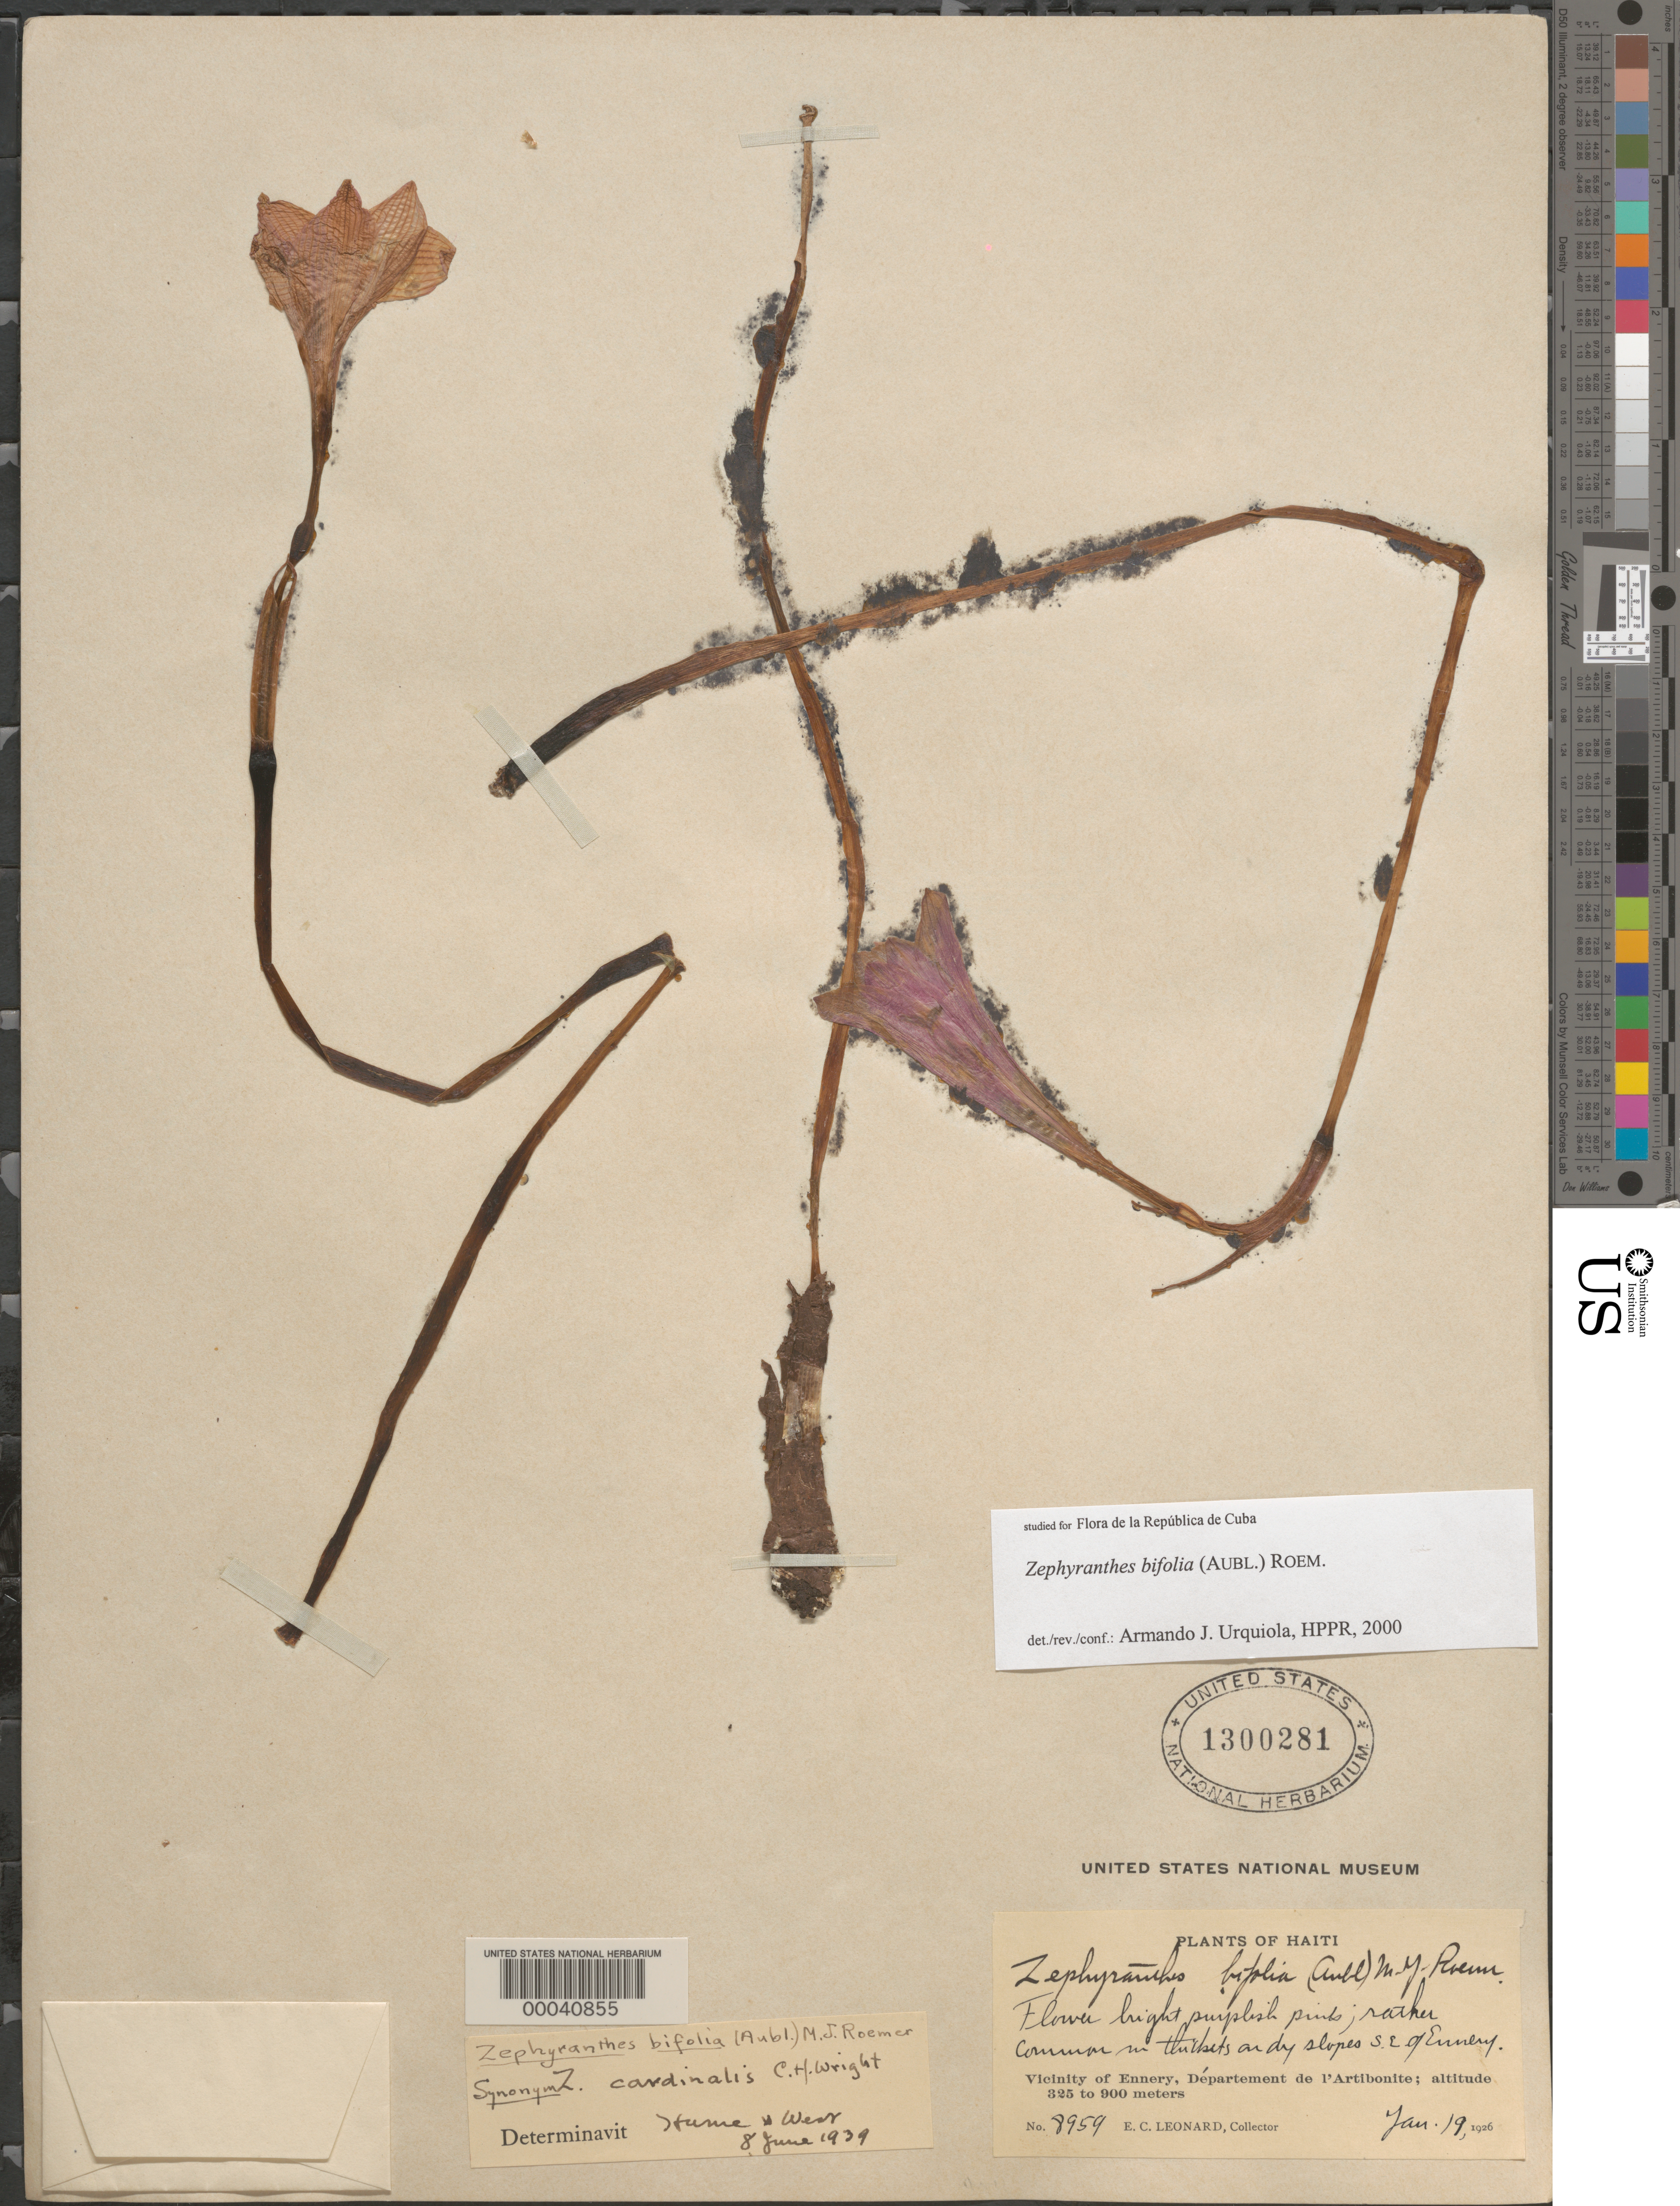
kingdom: Plantae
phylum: Tracheophyta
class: Liliopsida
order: Asparagales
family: Amaryllidaceae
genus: Zephyranthes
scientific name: Zephyranthes bifolia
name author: (Aubl.) M. Roem.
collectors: E. C. Leonard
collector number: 8959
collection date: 1926-01-19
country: Haiti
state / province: Artibonite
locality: Common in thickets on dry slopes S.E. of Ennery. Vicinity of Ennery, Département de l'Artibonite.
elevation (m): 325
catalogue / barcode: US 1300281